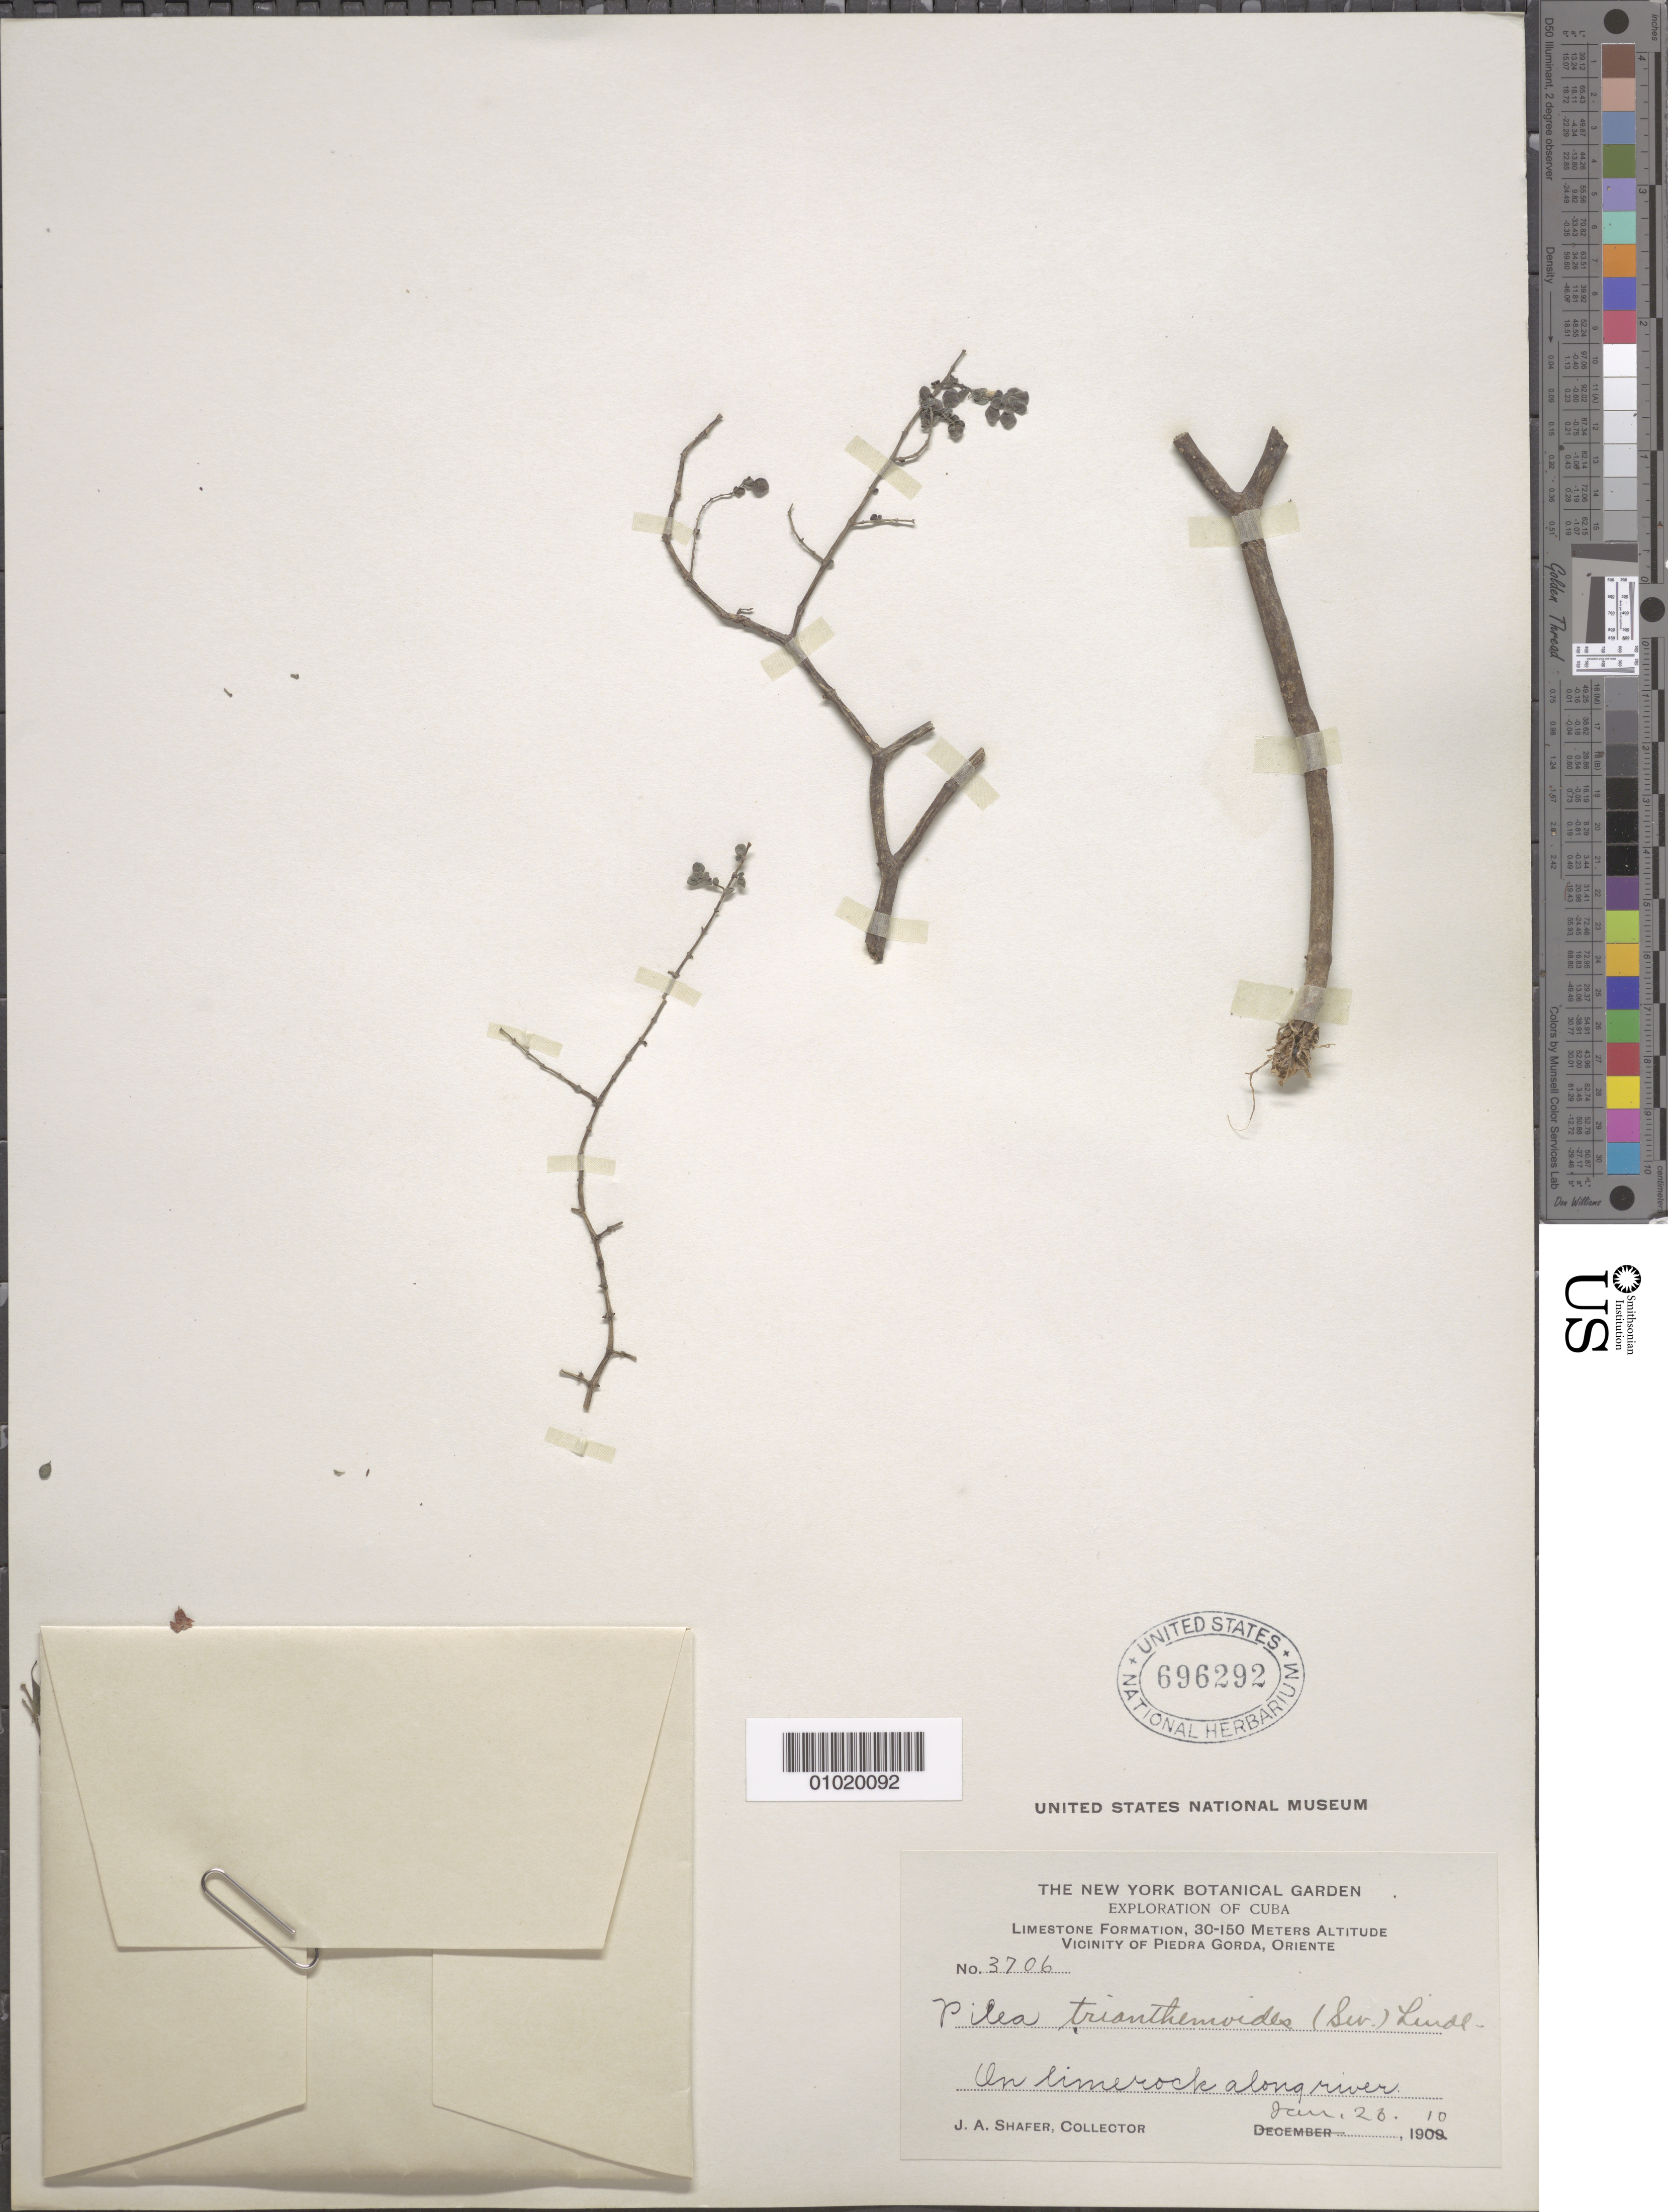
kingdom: Plantae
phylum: Tracheophyta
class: Magnoliopsida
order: Rosales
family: Urticaceae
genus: Pilea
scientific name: Pilea trianthemoides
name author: (Sw.) Lindl.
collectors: J. A. Shafer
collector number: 3706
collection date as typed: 26 Jan 1910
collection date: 1910-01-26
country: Cuba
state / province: Oriente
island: Cuba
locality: Limestone formation, vicinity of Piedra Gorda On limerock along river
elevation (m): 30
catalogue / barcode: US 696292